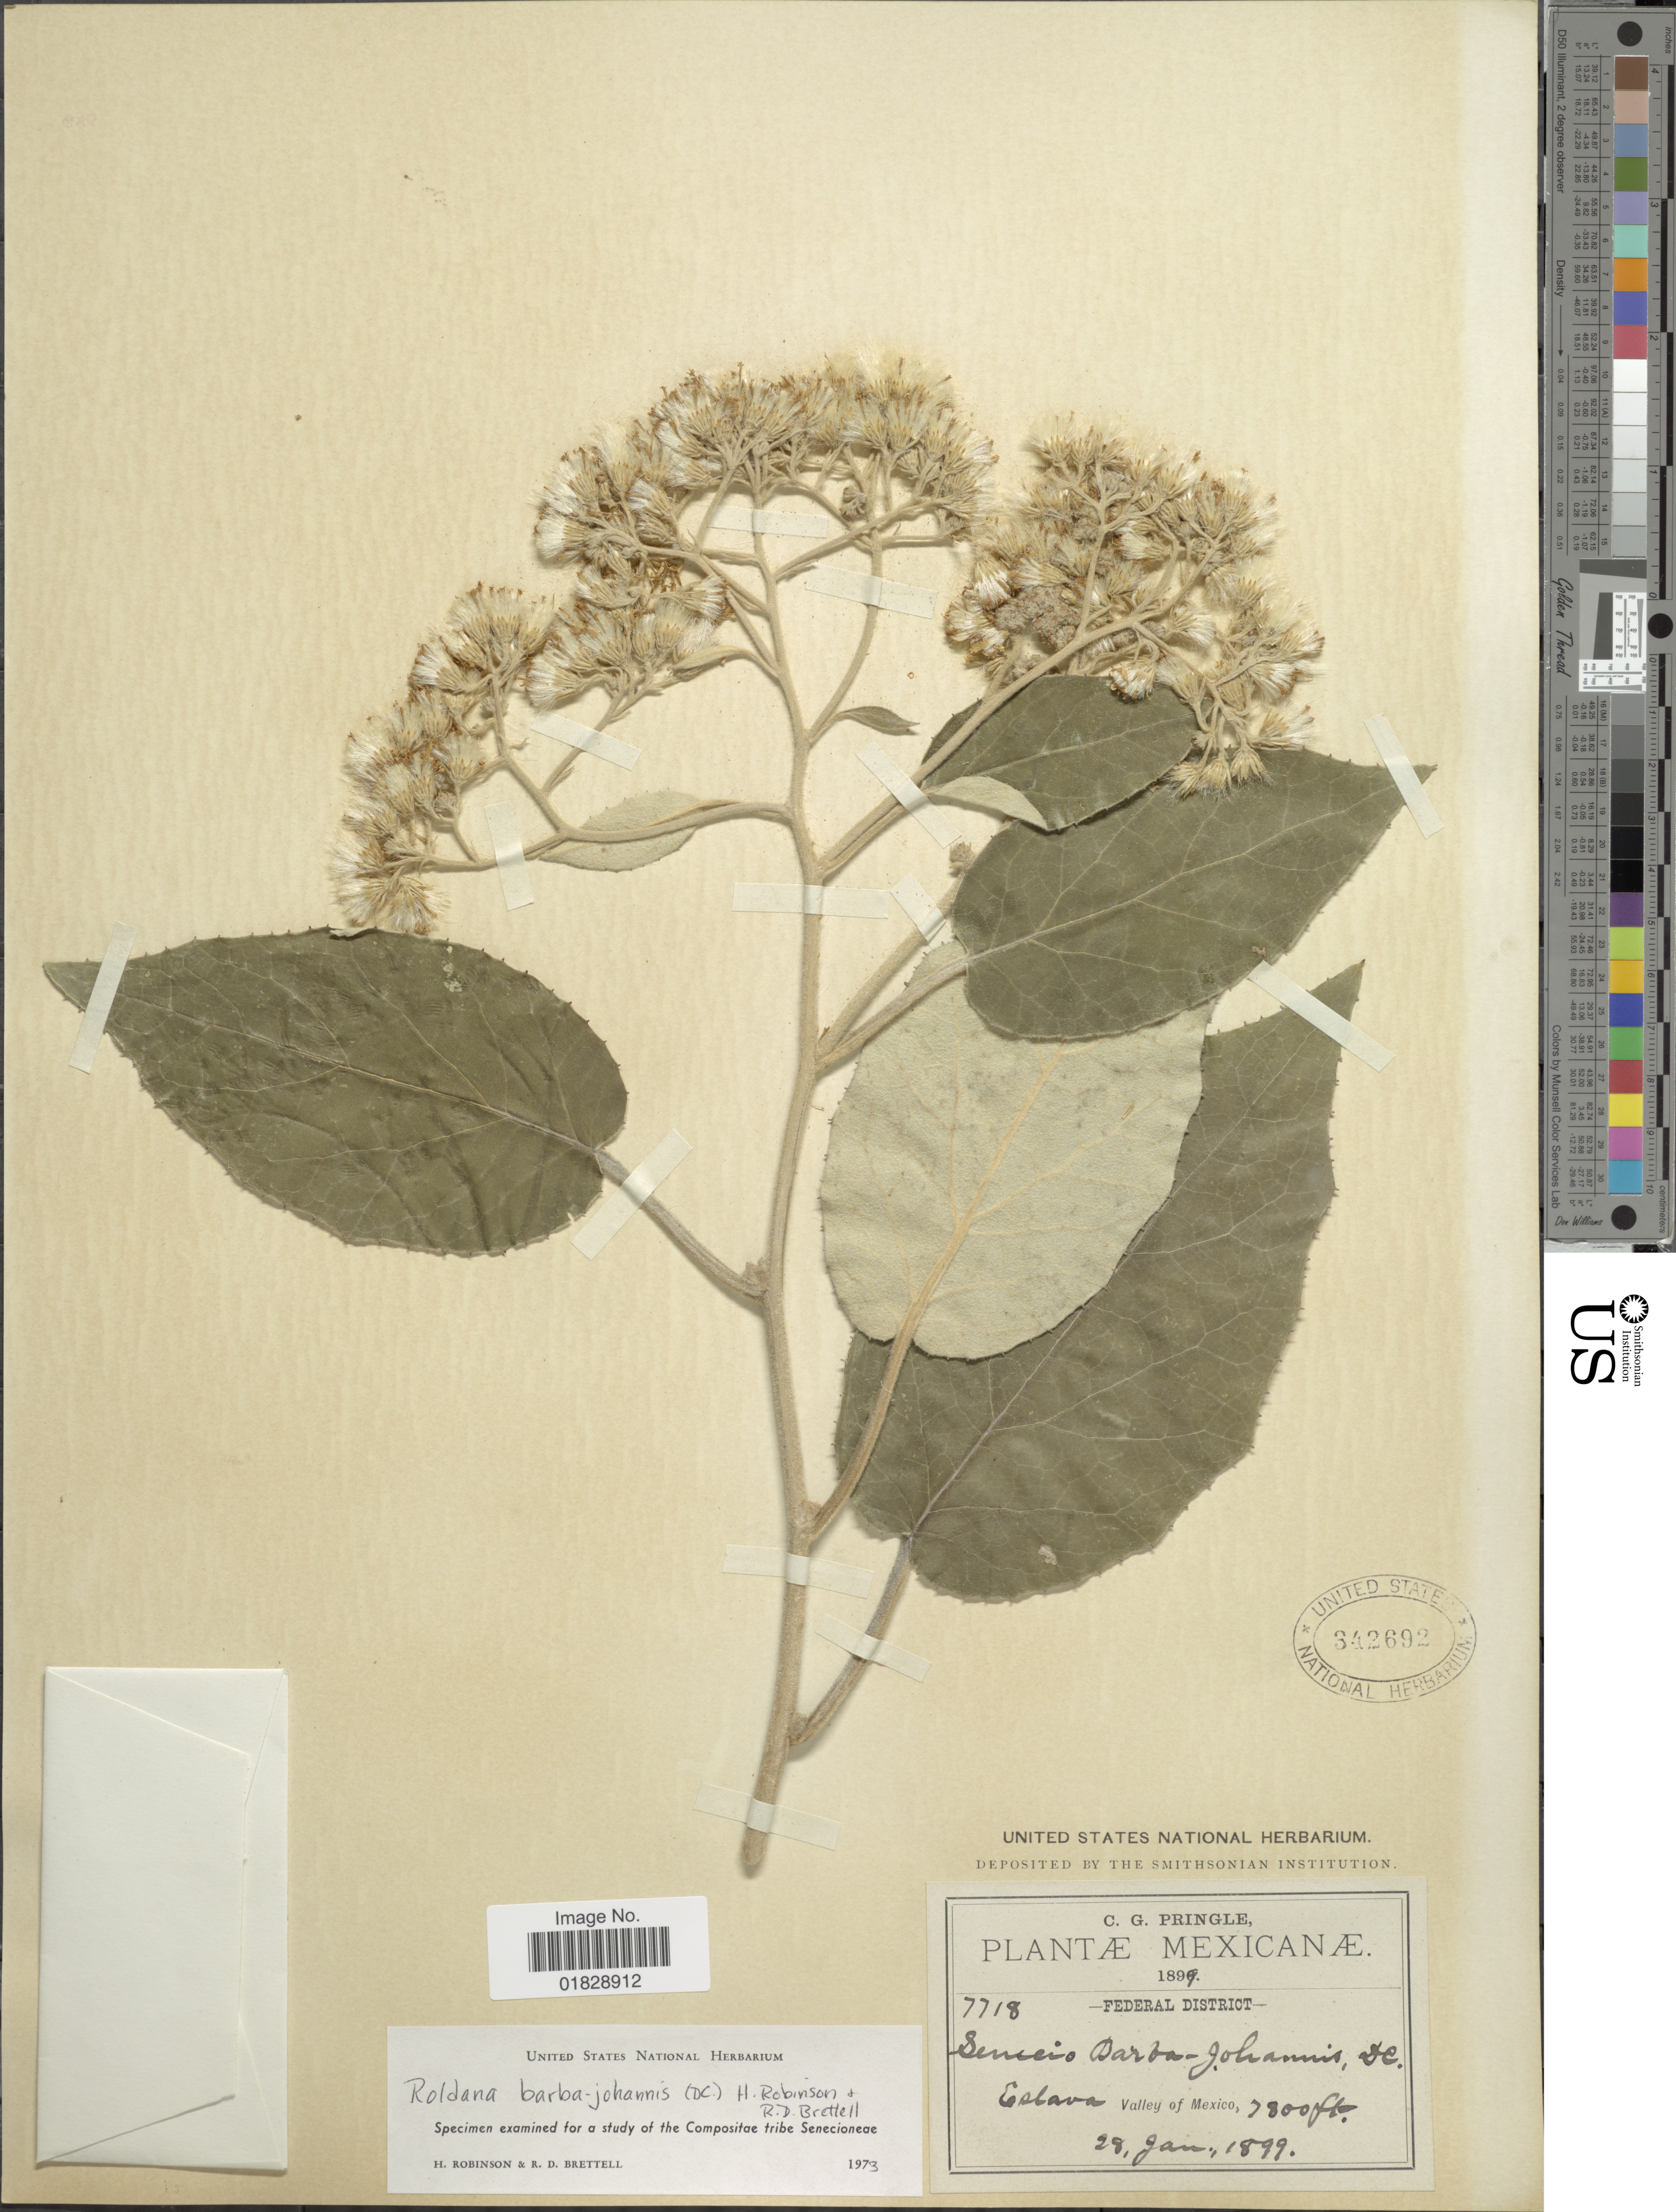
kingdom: Plantae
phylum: Tracheophyta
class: Magnoliopsida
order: Asterales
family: Asteraceae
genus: Roldana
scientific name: Roldana barba-johannis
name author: (DC.) H. Rob. & Brettell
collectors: C. G. Pringle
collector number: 7718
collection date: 1899-01-28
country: Mexico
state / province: Distrito Federal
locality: Federal District. Eslava Valley of Mexico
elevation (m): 2377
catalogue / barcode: US 342692